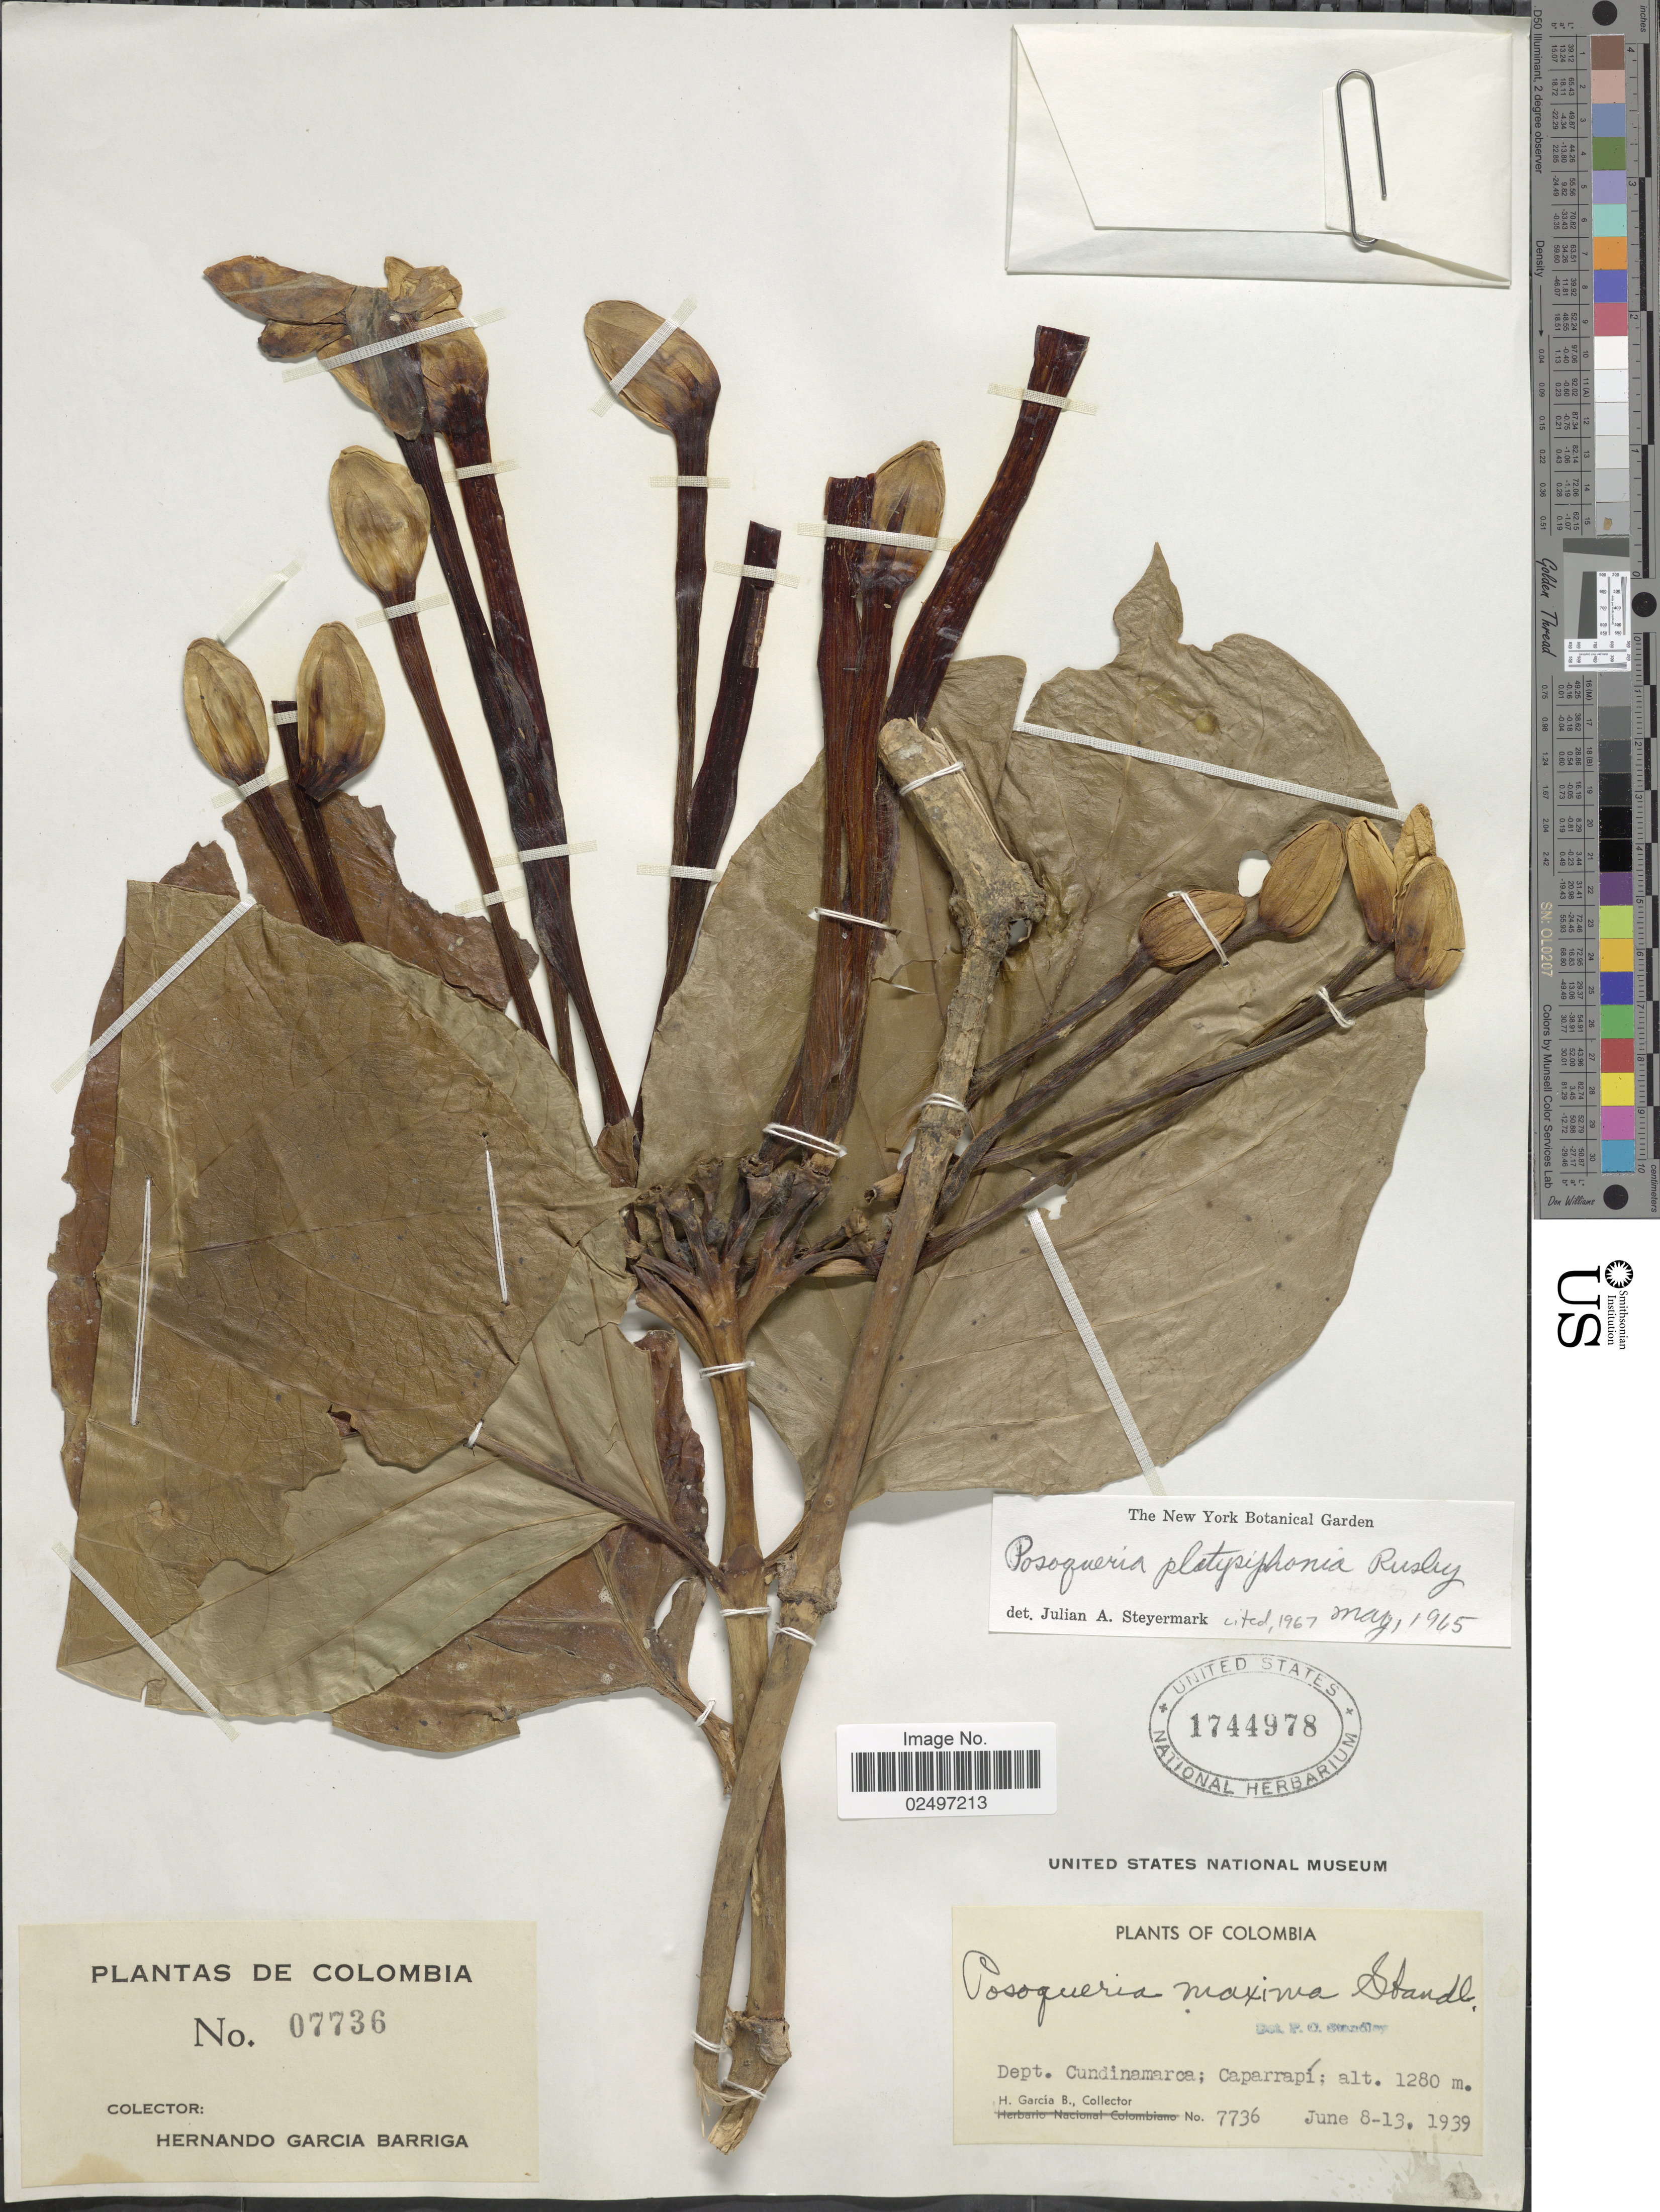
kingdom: Plantae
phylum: Tracheophyta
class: Magnoliopsida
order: Gentianales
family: Rubiaceae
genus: Posoqueria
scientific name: Posoqueria platysiphonia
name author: Rusby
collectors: H. García Barriga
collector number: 7736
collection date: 1939-06-08/1939-06-13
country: Colombia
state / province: Cundinamarca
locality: Dept. Cundinamarca: Caparrapi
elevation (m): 1280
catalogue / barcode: US 1744978